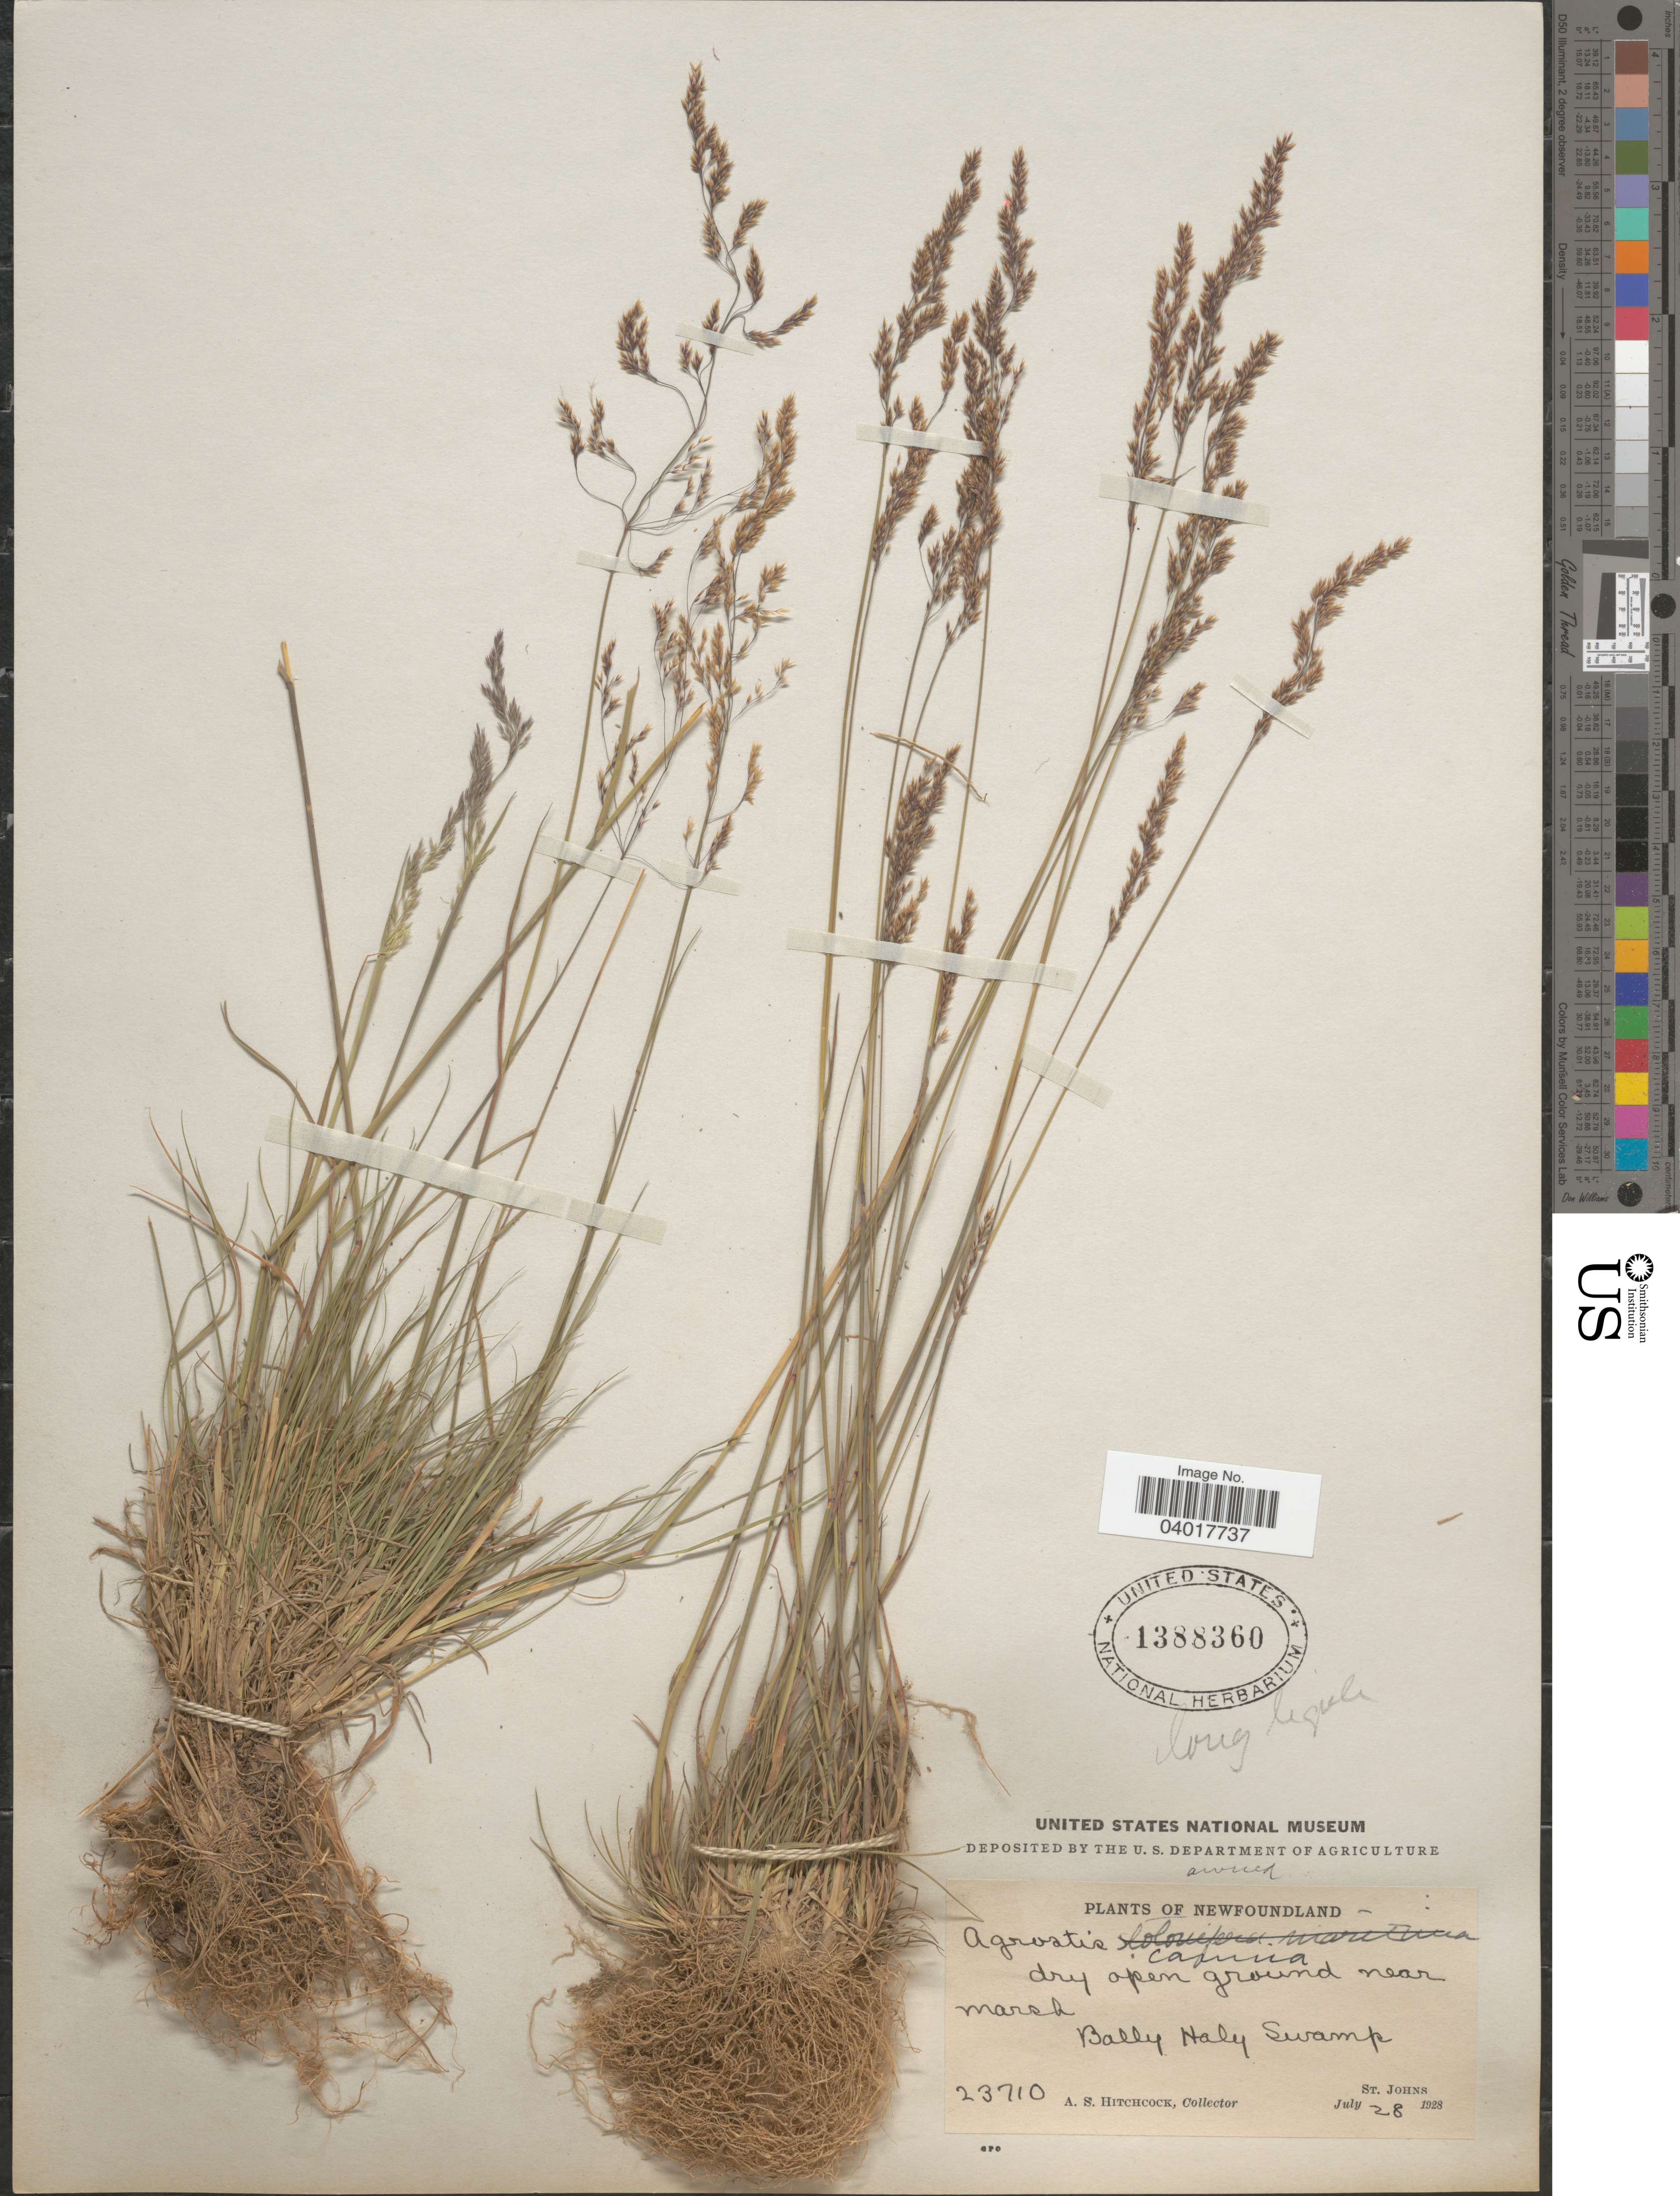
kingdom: Plantae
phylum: Tracheophyta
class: Liliopsida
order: Poales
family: Poaceae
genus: Agrostis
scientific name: Agrostis canina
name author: L.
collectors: A. S. Hitchcock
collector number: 23710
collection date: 1928-07-28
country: Canada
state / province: Newfoundland and Labrador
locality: Dry open ground near marsh. Bally Naly Swamp. St. Johns.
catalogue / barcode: US 1388360